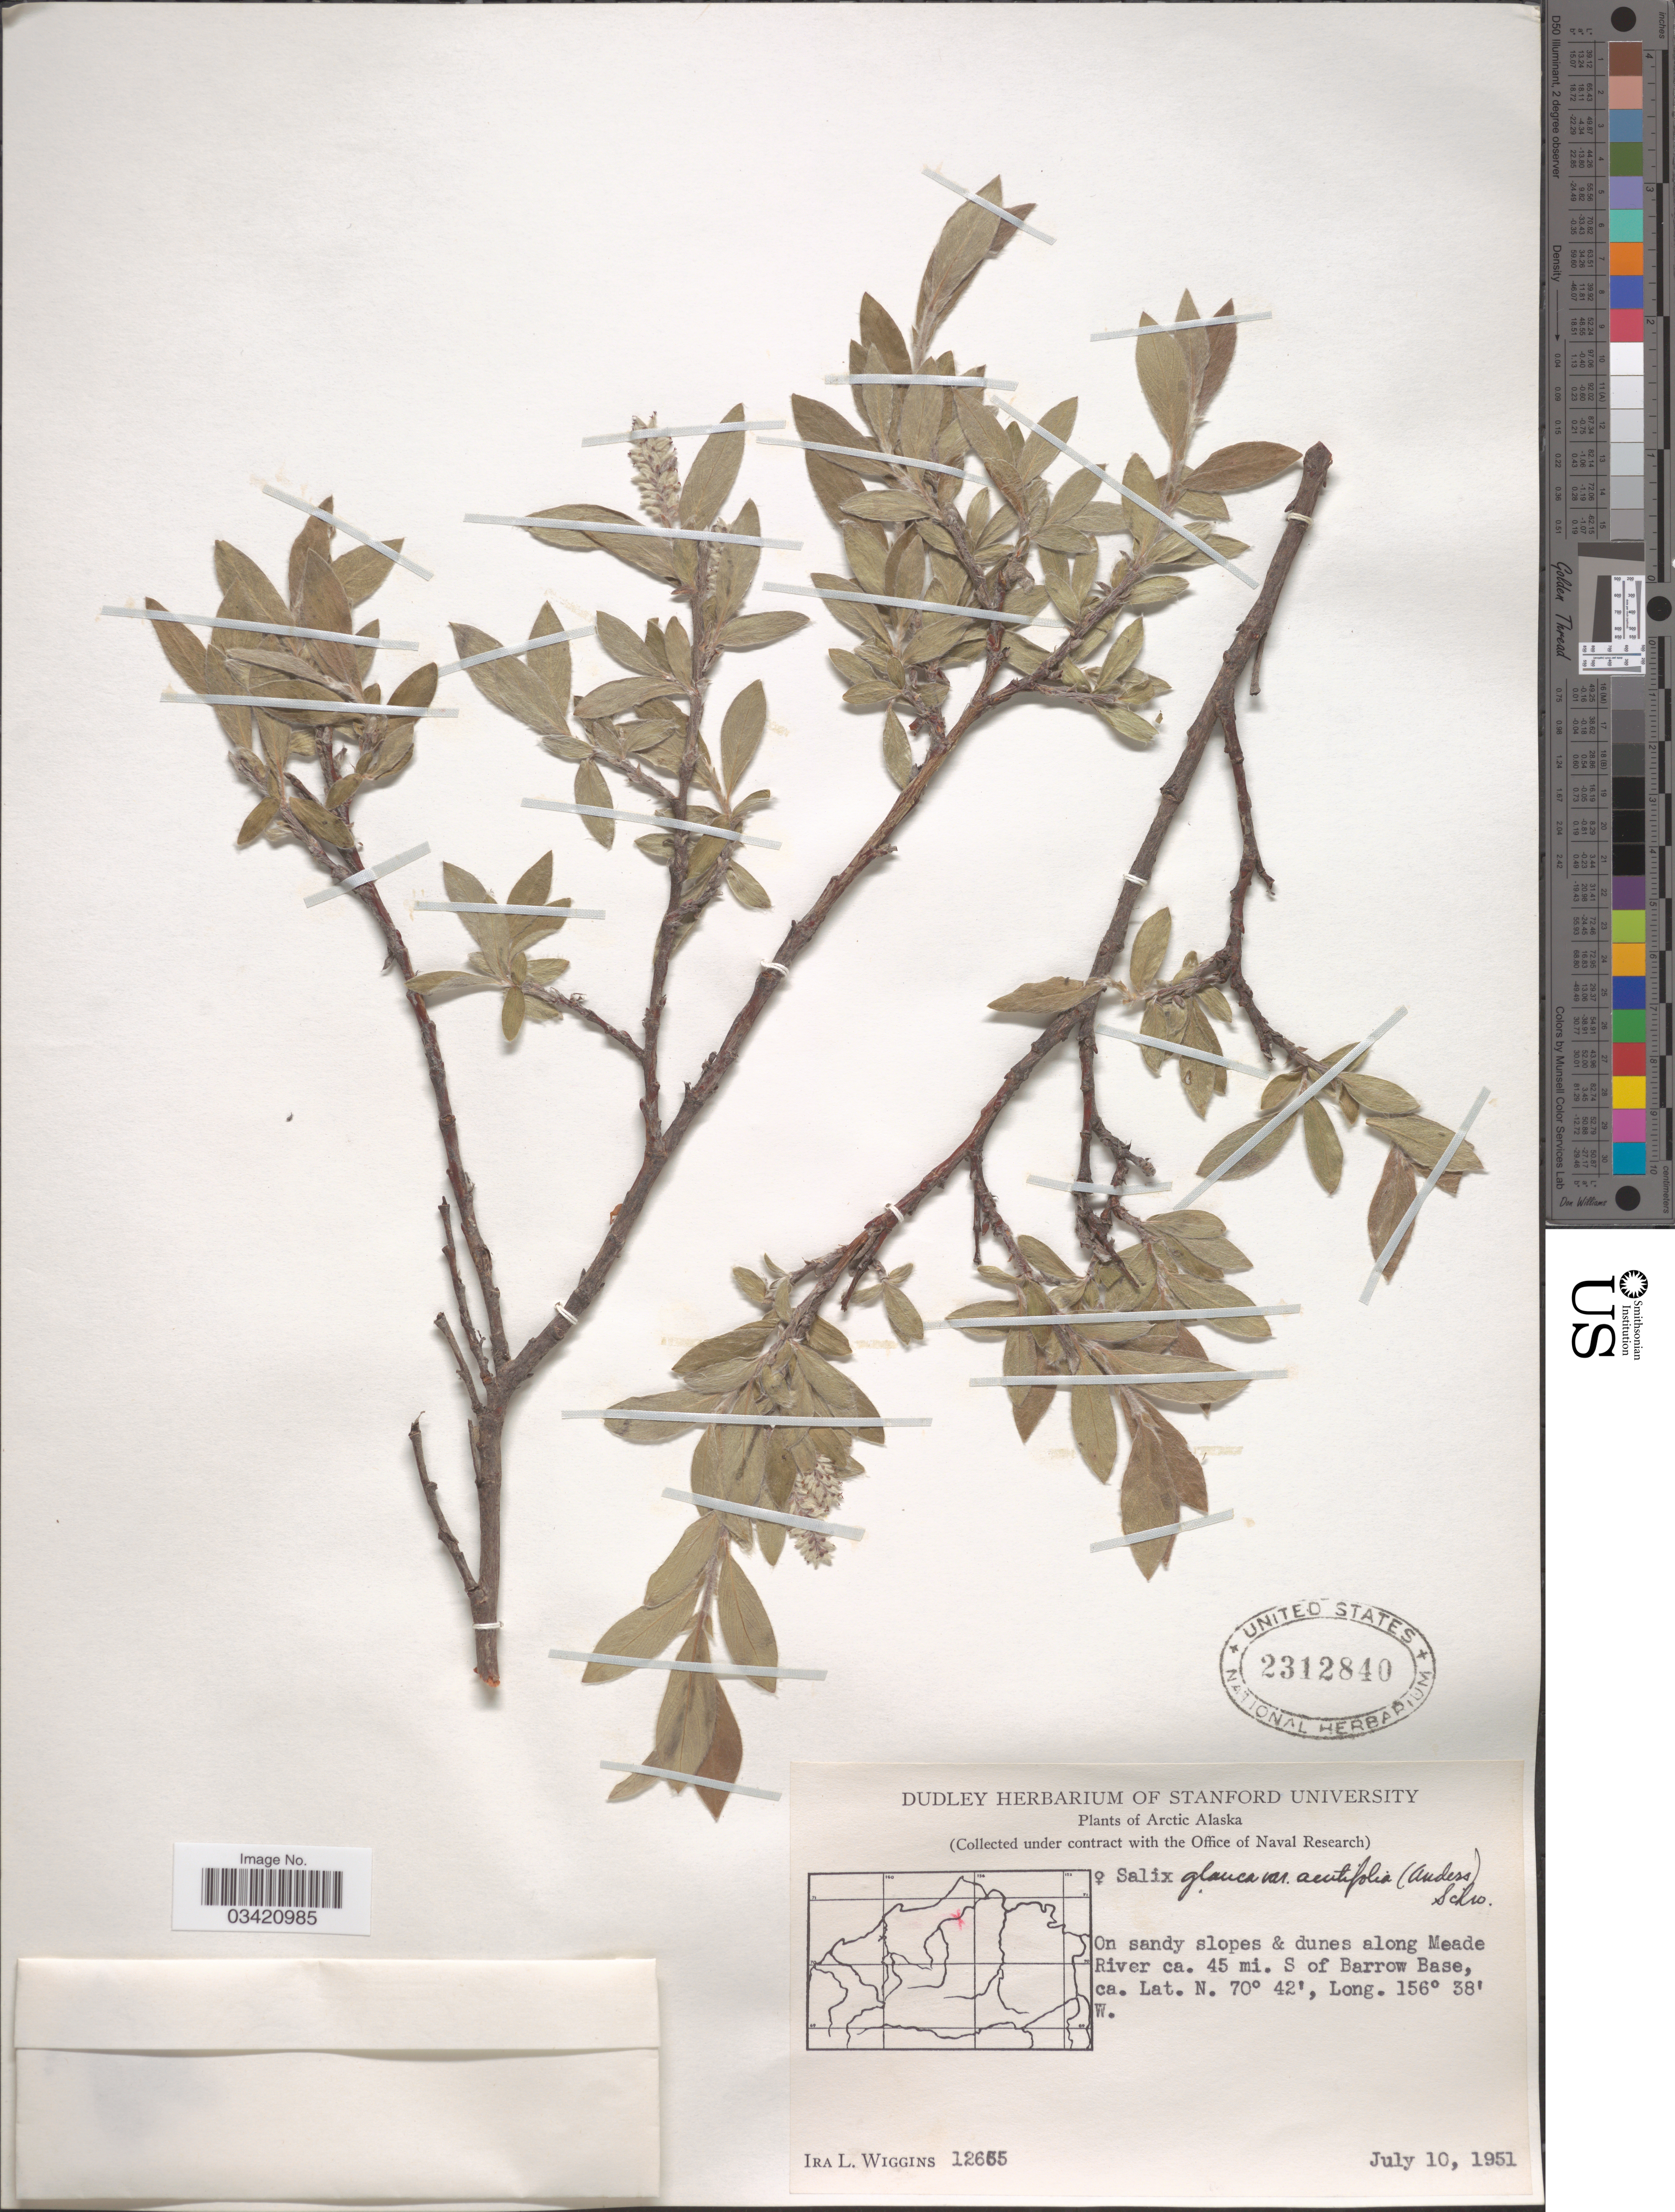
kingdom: Plantae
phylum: Tracheophyta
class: Magnoliopsida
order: Malpighiales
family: Salicaceae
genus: Salix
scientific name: Salix glauca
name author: L.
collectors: I. L. Wiggins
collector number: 12655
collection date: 1951-07-10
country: United States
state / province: Alaska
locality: Arctic Alaska. On sandy slopes & dunes along Meade River ca. 45 mi. S. of Barrow Base.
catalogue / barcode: US 2312840